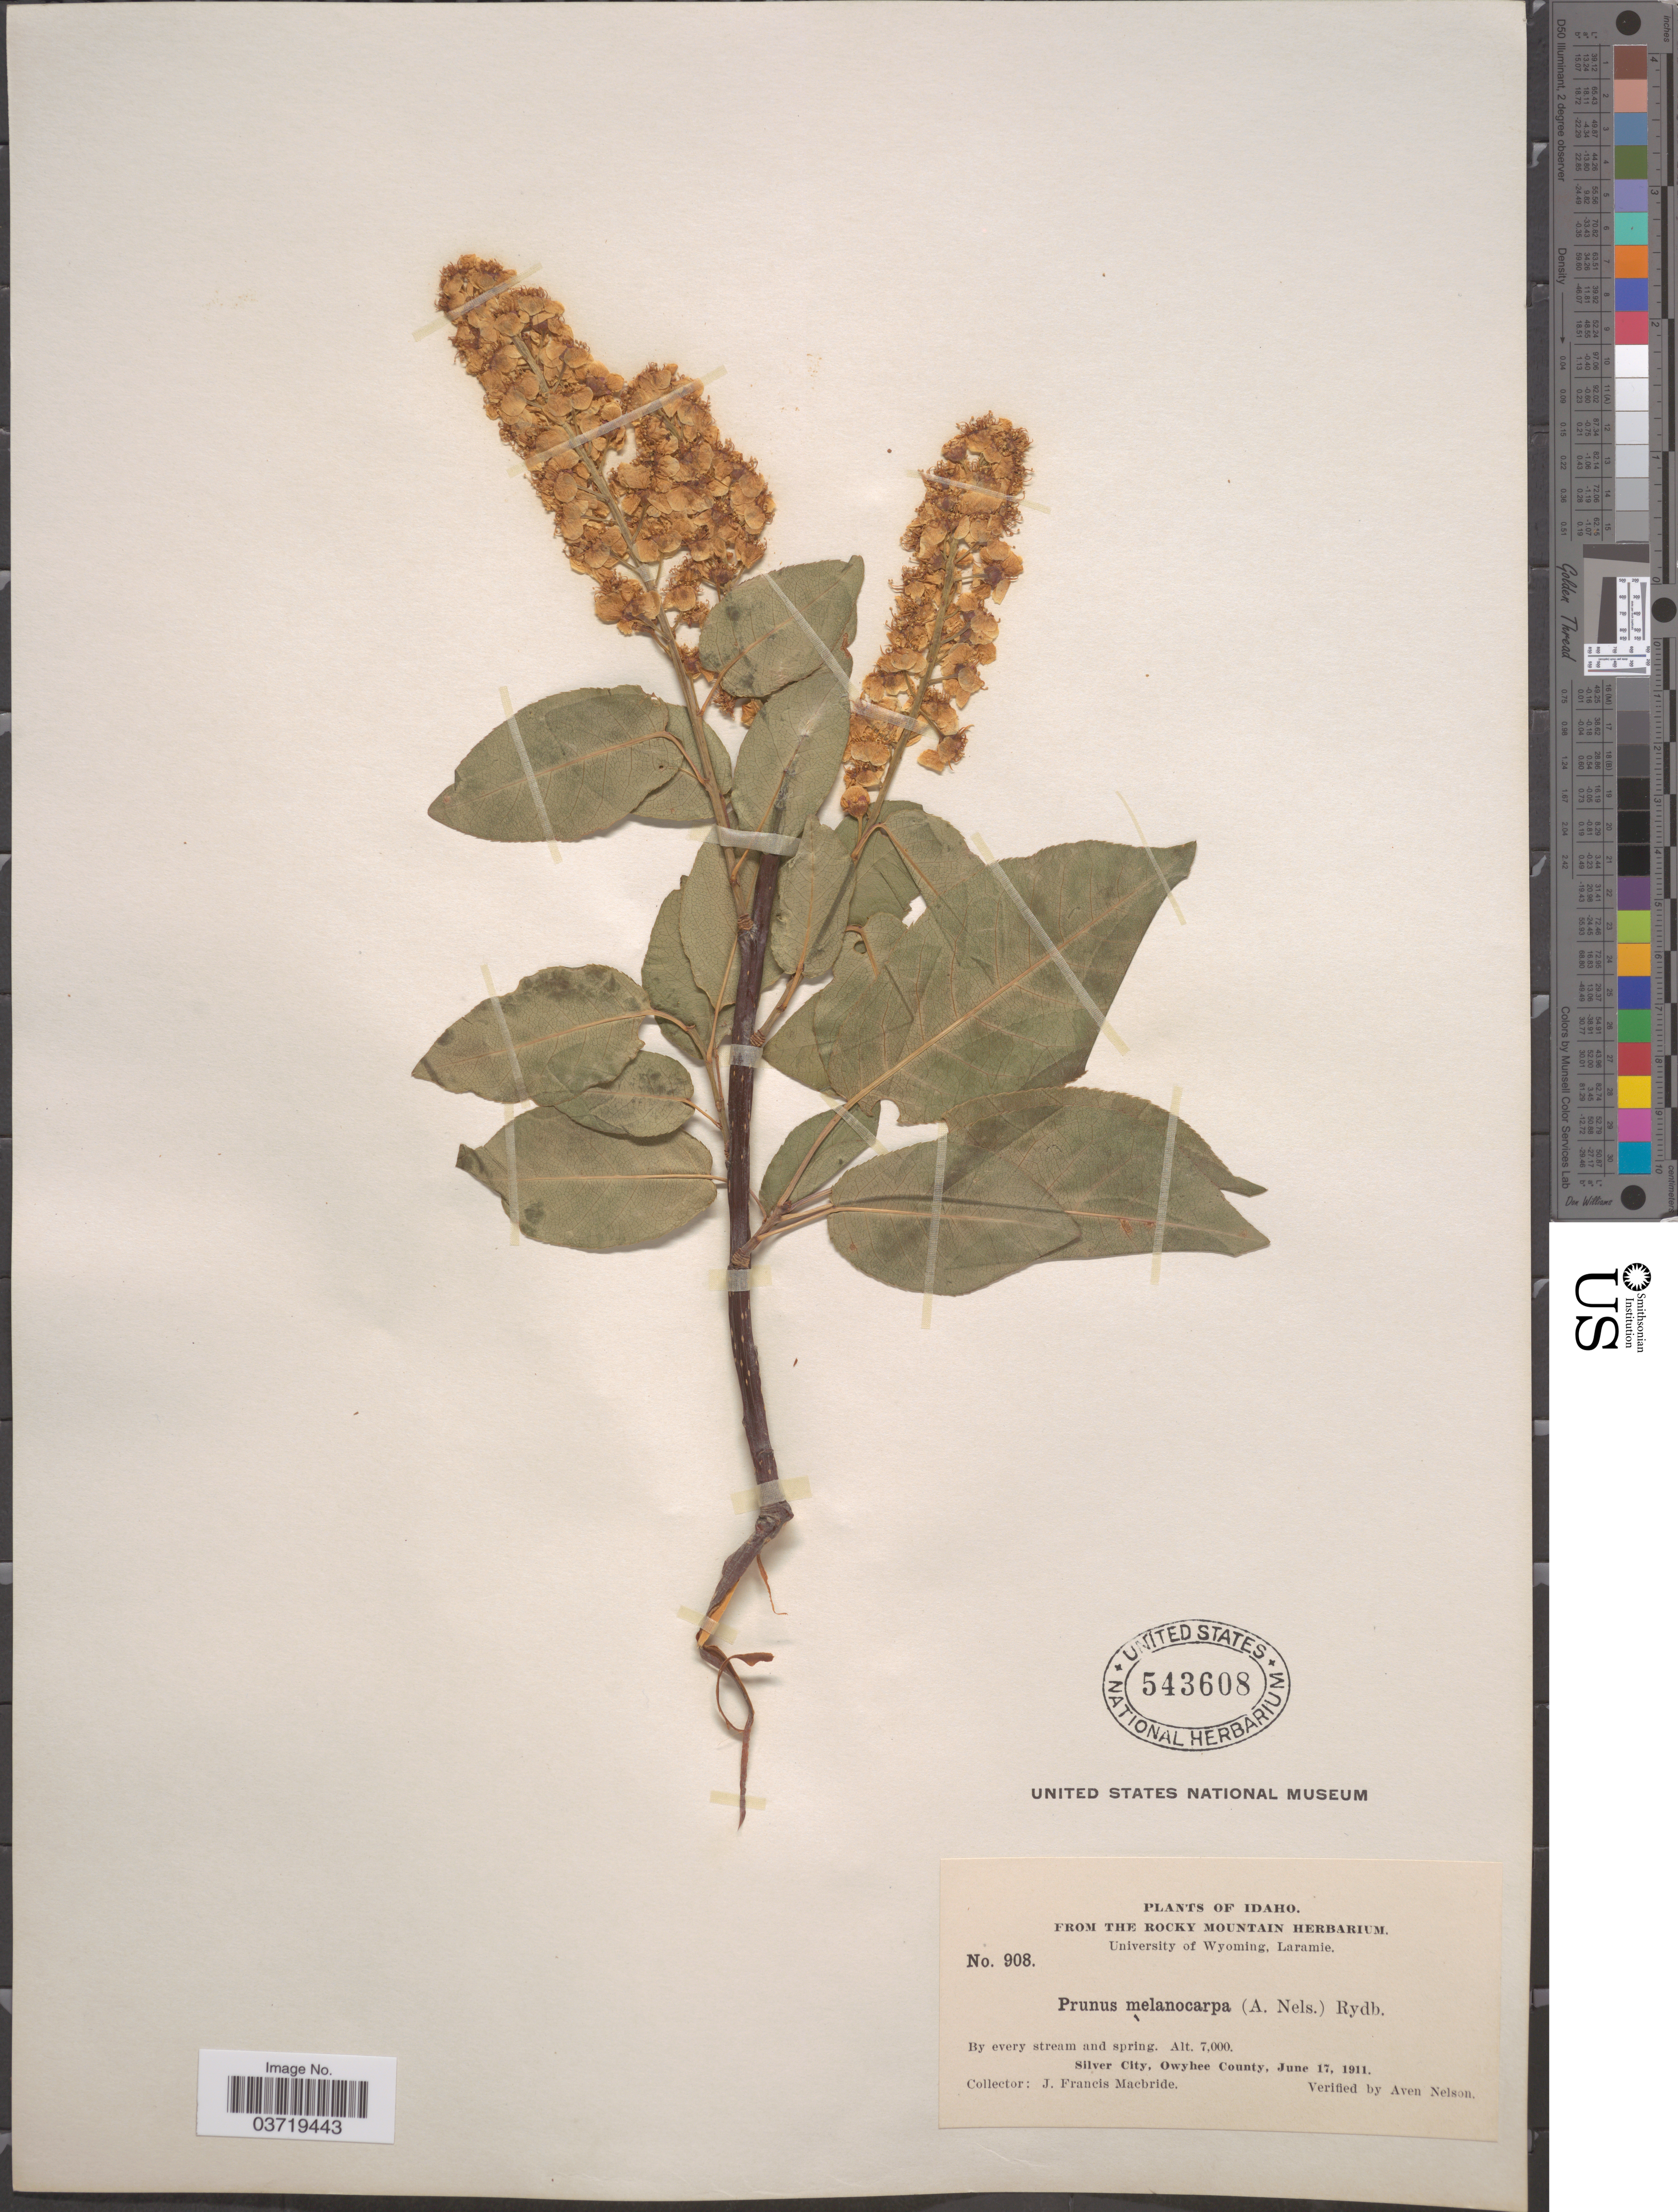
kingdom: Plantae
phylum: Tracheophyta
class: Magnoliopsida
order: Rosales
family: Rosaceae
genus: Prunus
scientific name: Prunus virginiana var. demissa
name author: (Nutt.) Torr.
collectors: J. F. Macbride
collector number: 908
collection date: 1911-06-17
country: United States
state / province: Idaho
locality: Silver City, Owyhee County.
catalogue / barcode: US 543608